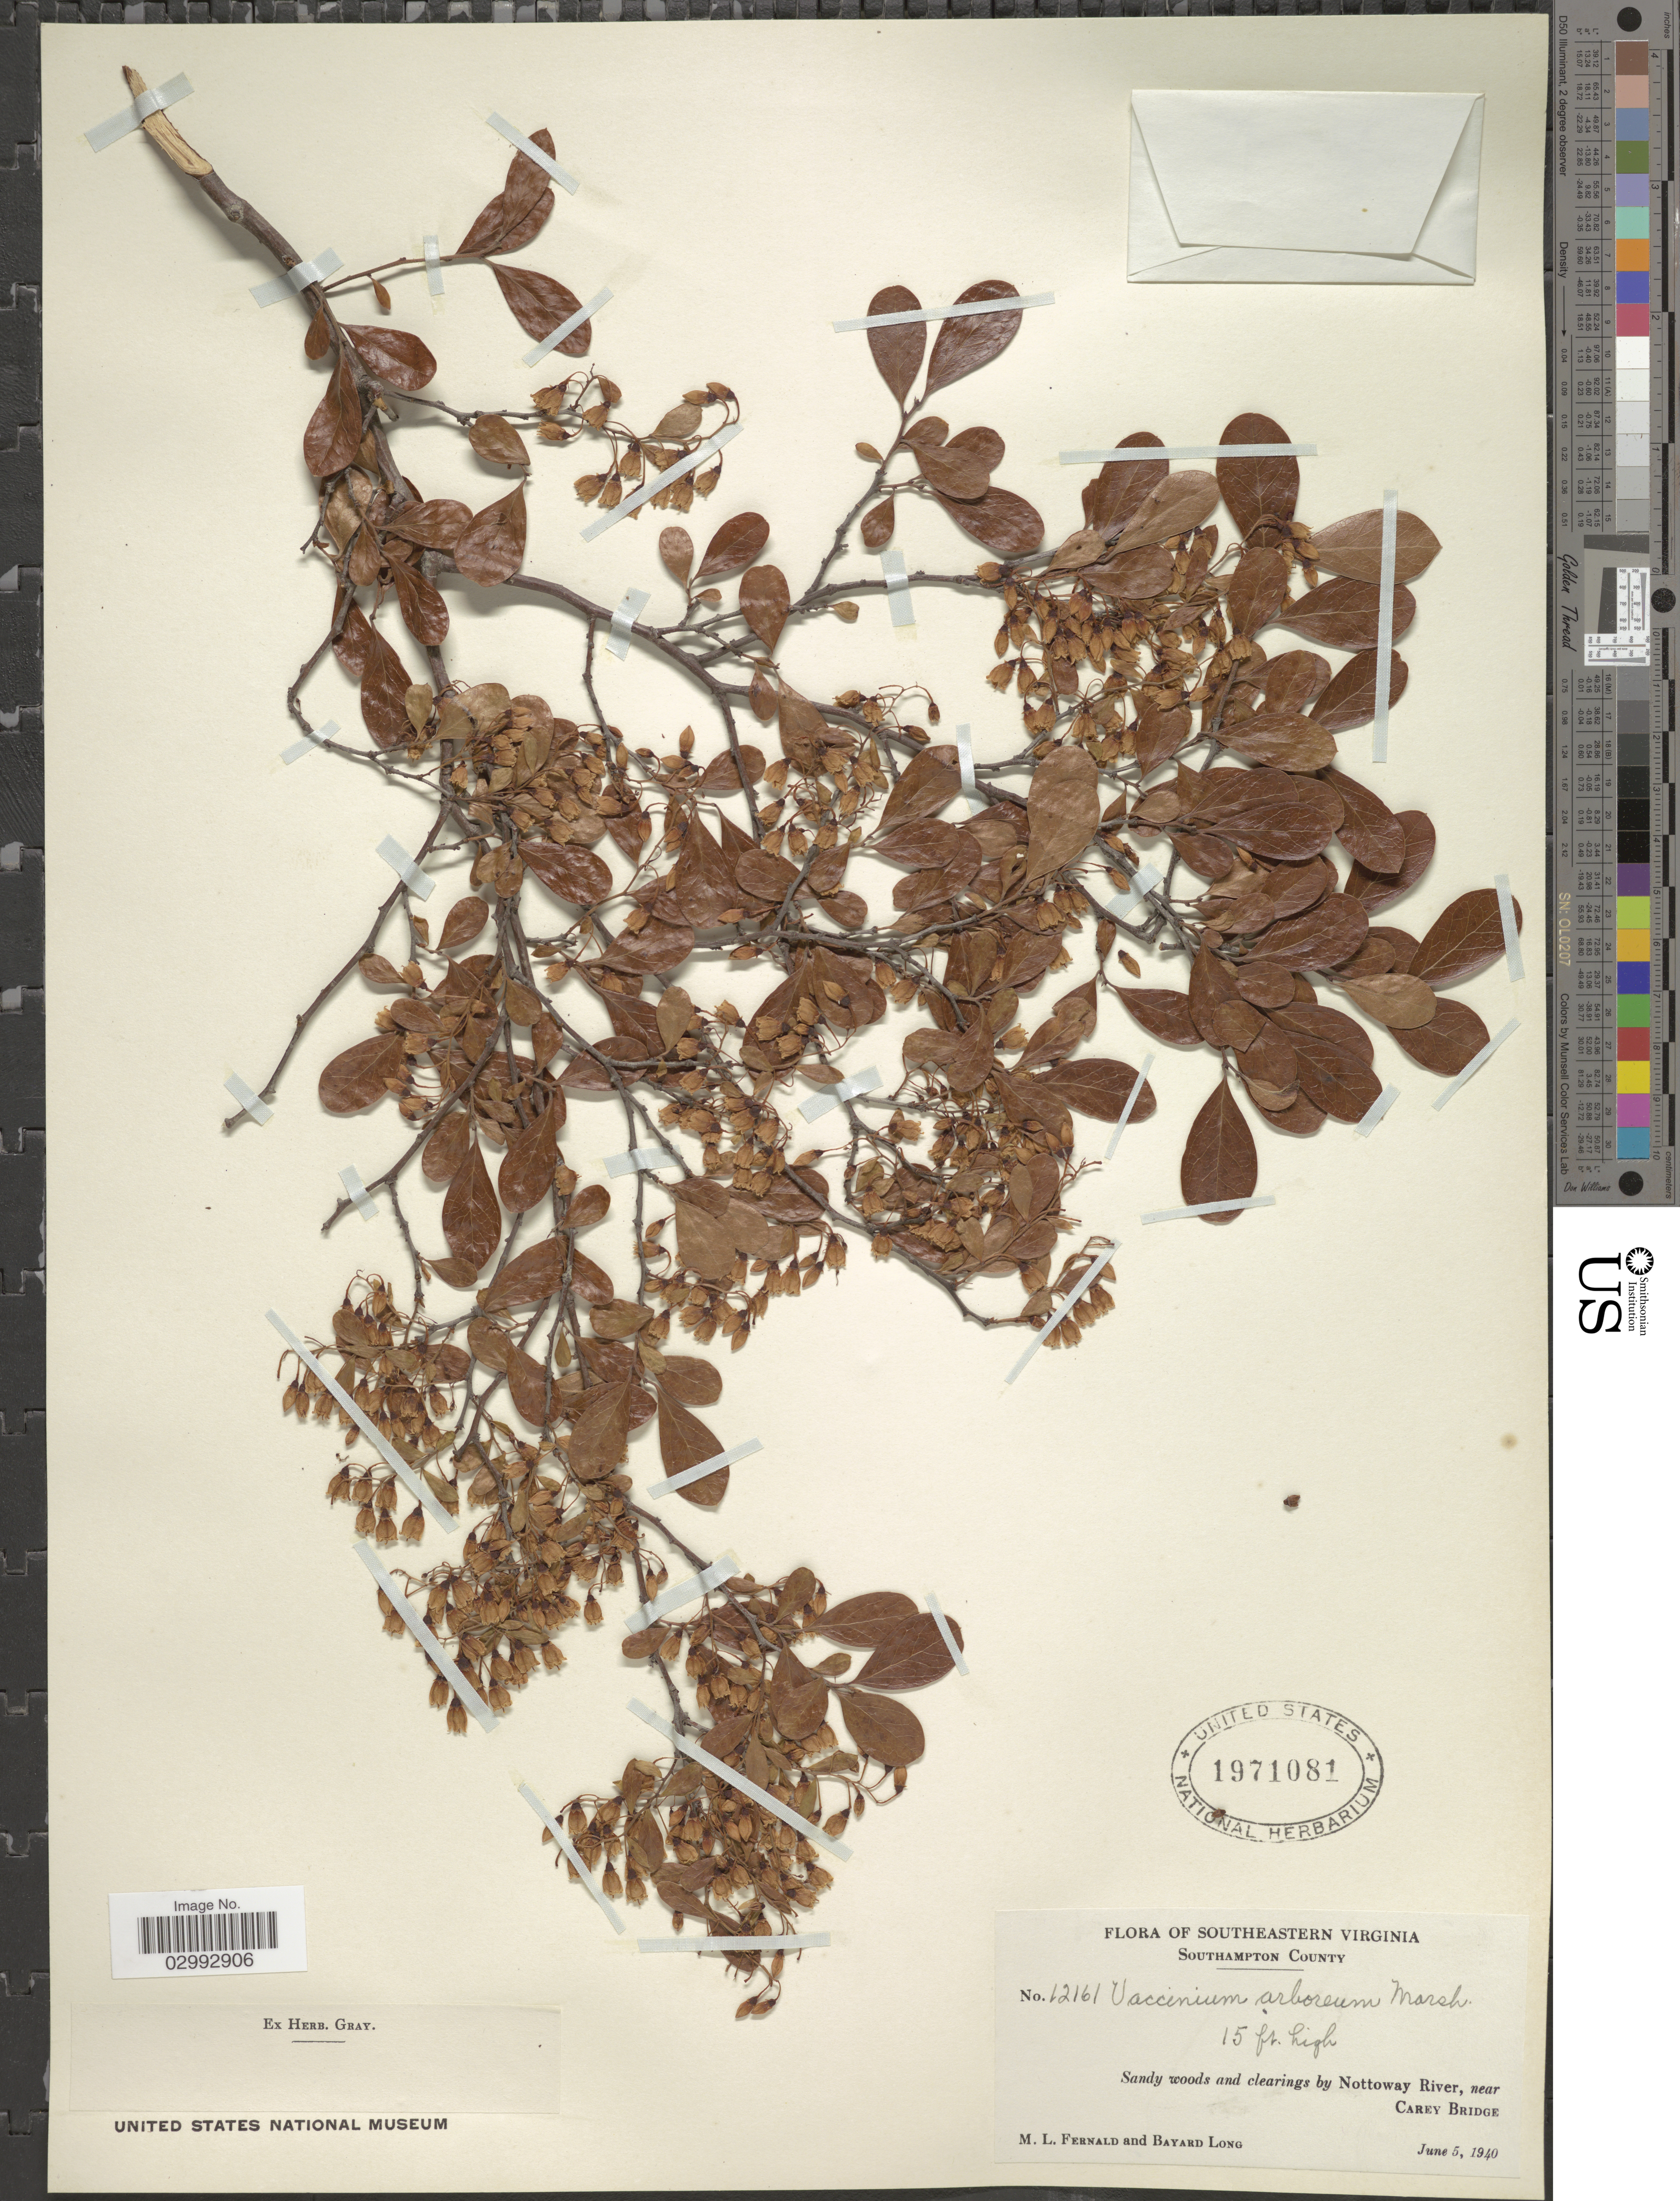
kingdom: Plantae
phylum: Tracheophyta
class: Magnoliopsida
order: Ericales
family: Ericaceae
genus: Batodendron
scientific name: Batodendron arboreum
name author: Nutt.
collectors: M. L. Fernald & B. Long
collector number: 12161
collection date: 1940-06-05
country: United States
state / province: Virginia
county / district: Southampton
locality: Southeastern Virginia. Southampton County. Sandy woods and clearings by Nottoway River, near Carey Bridge.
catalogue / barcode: US 1971081